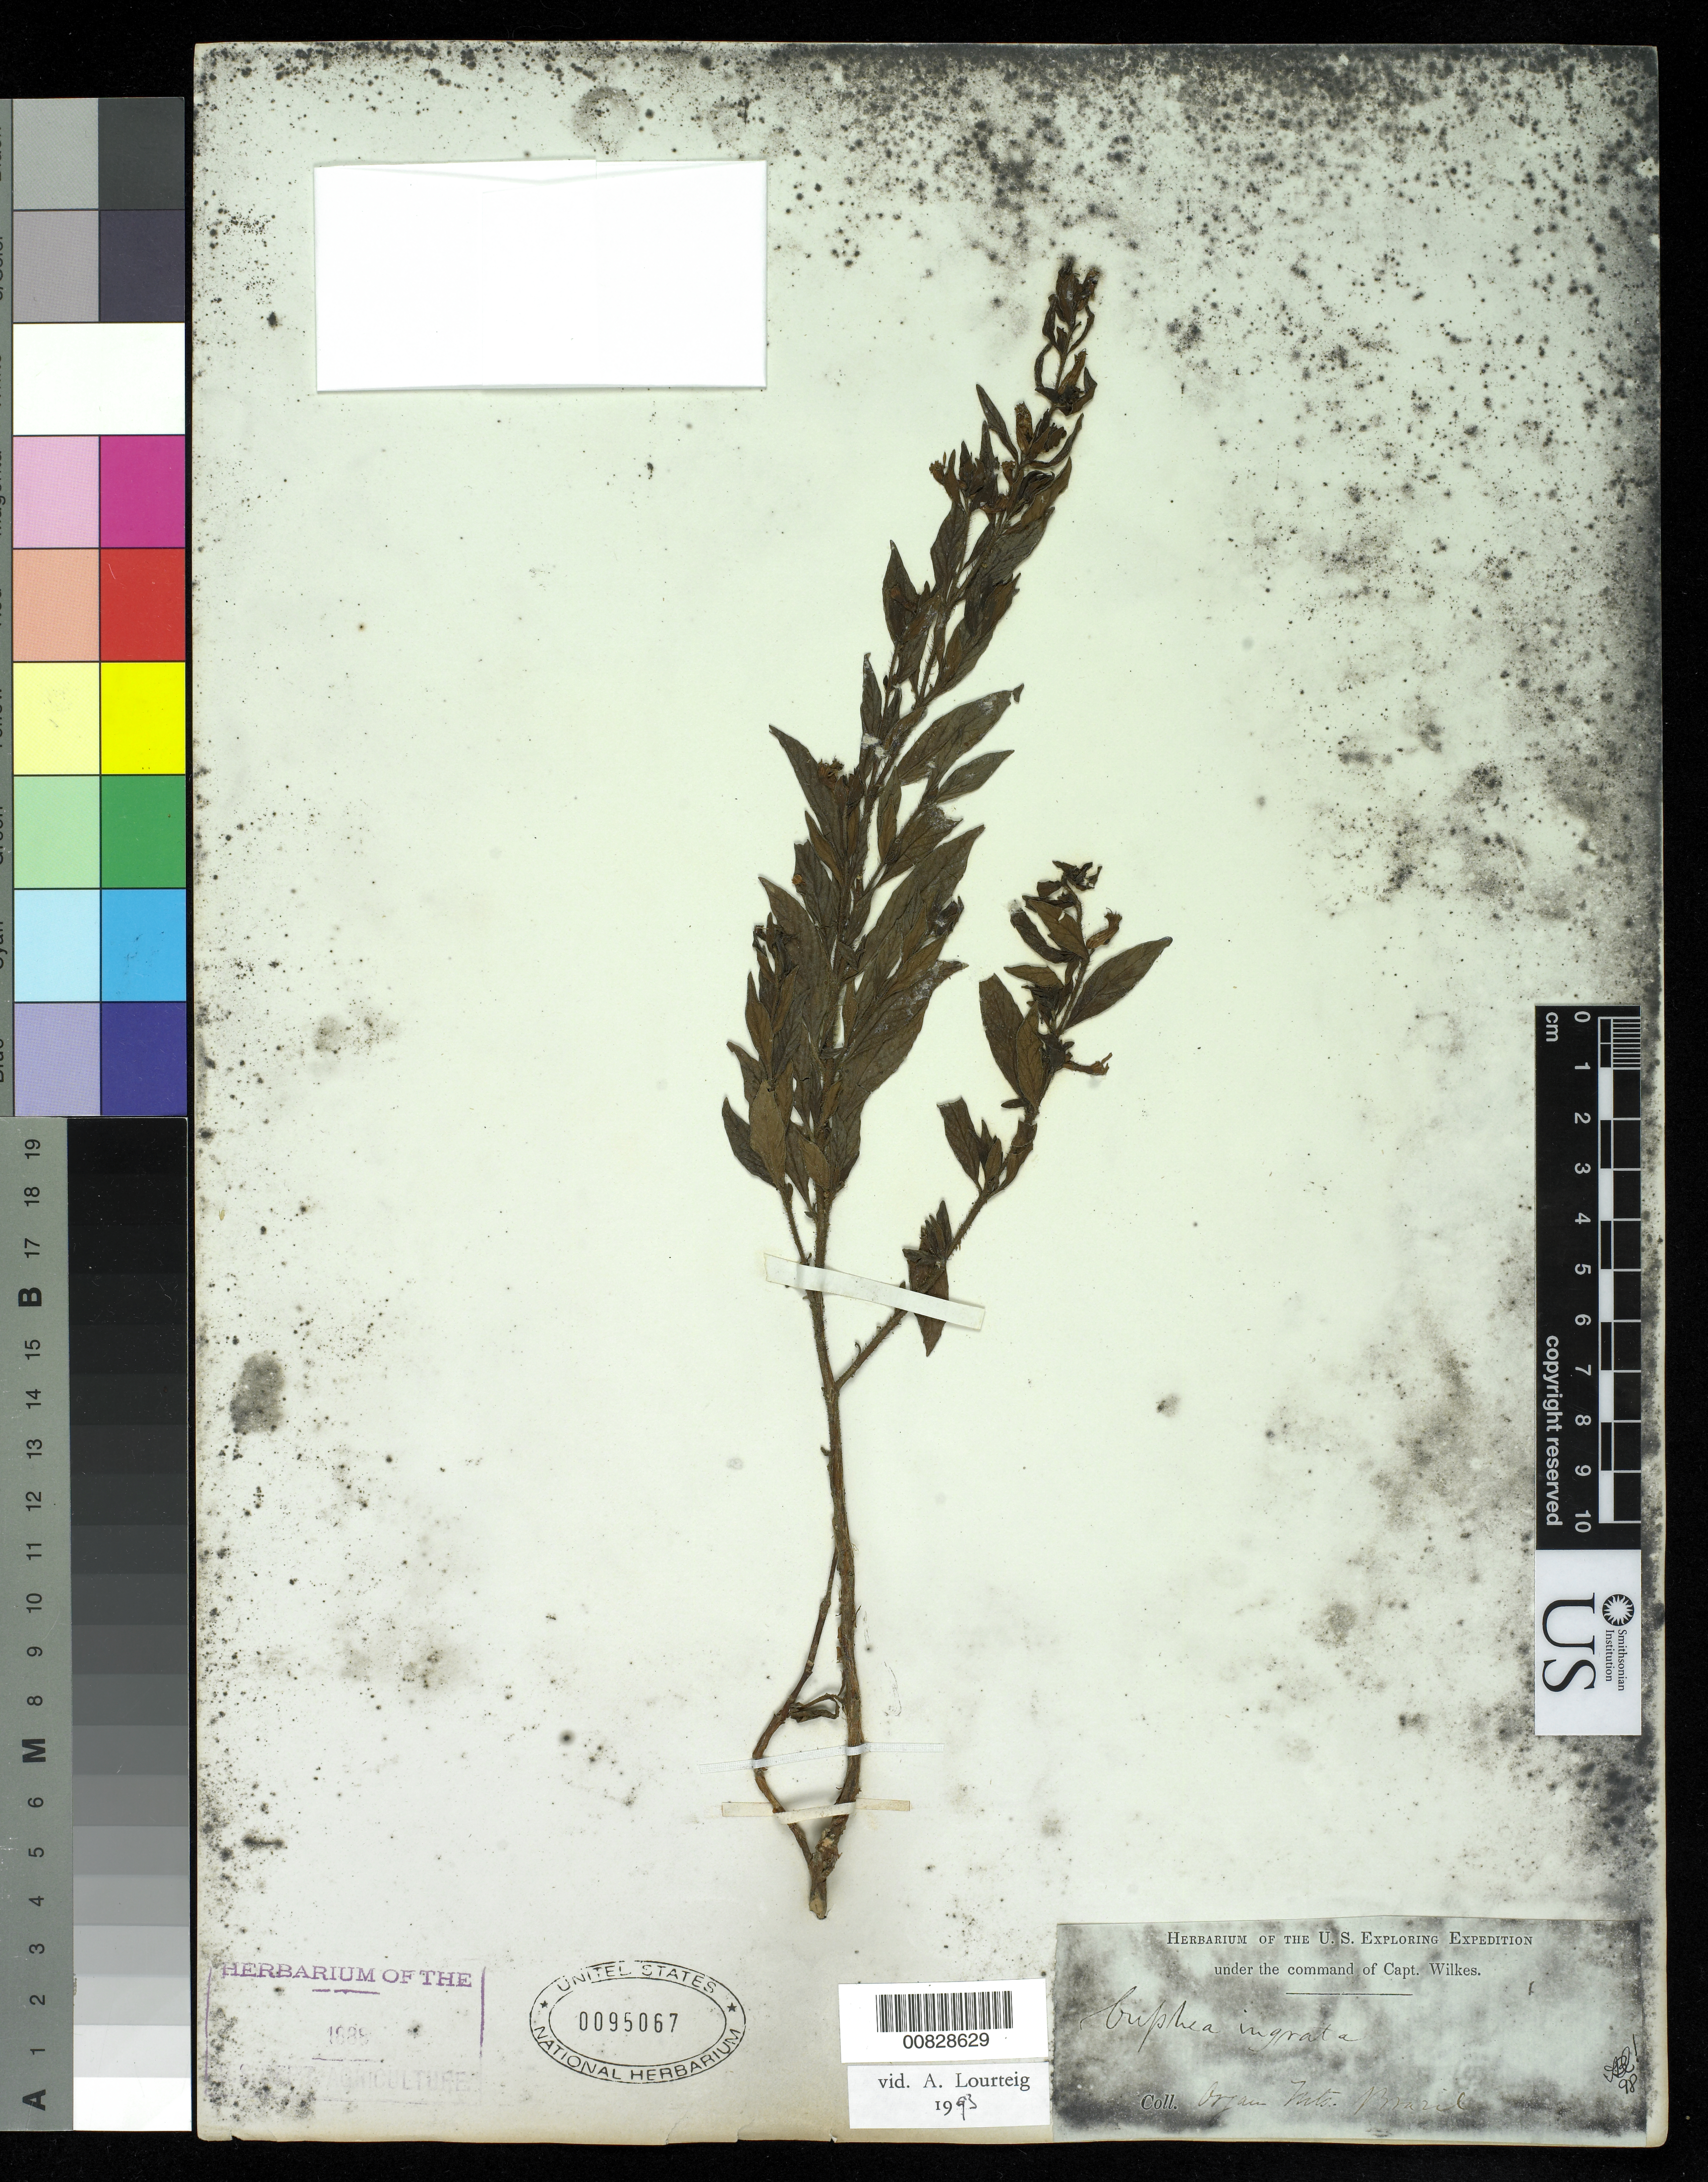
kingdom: Plantae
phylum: Tracheophyta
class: Magnoliopsida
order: Myrtales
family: Lythraceae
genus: Cuphea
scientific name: Cuphea ingrata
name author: Cham. & Schltdl.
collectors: Wilkes Explor. Exped.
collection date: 1838/1842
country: Brazil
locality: Organ Mts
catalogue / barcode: US 95067